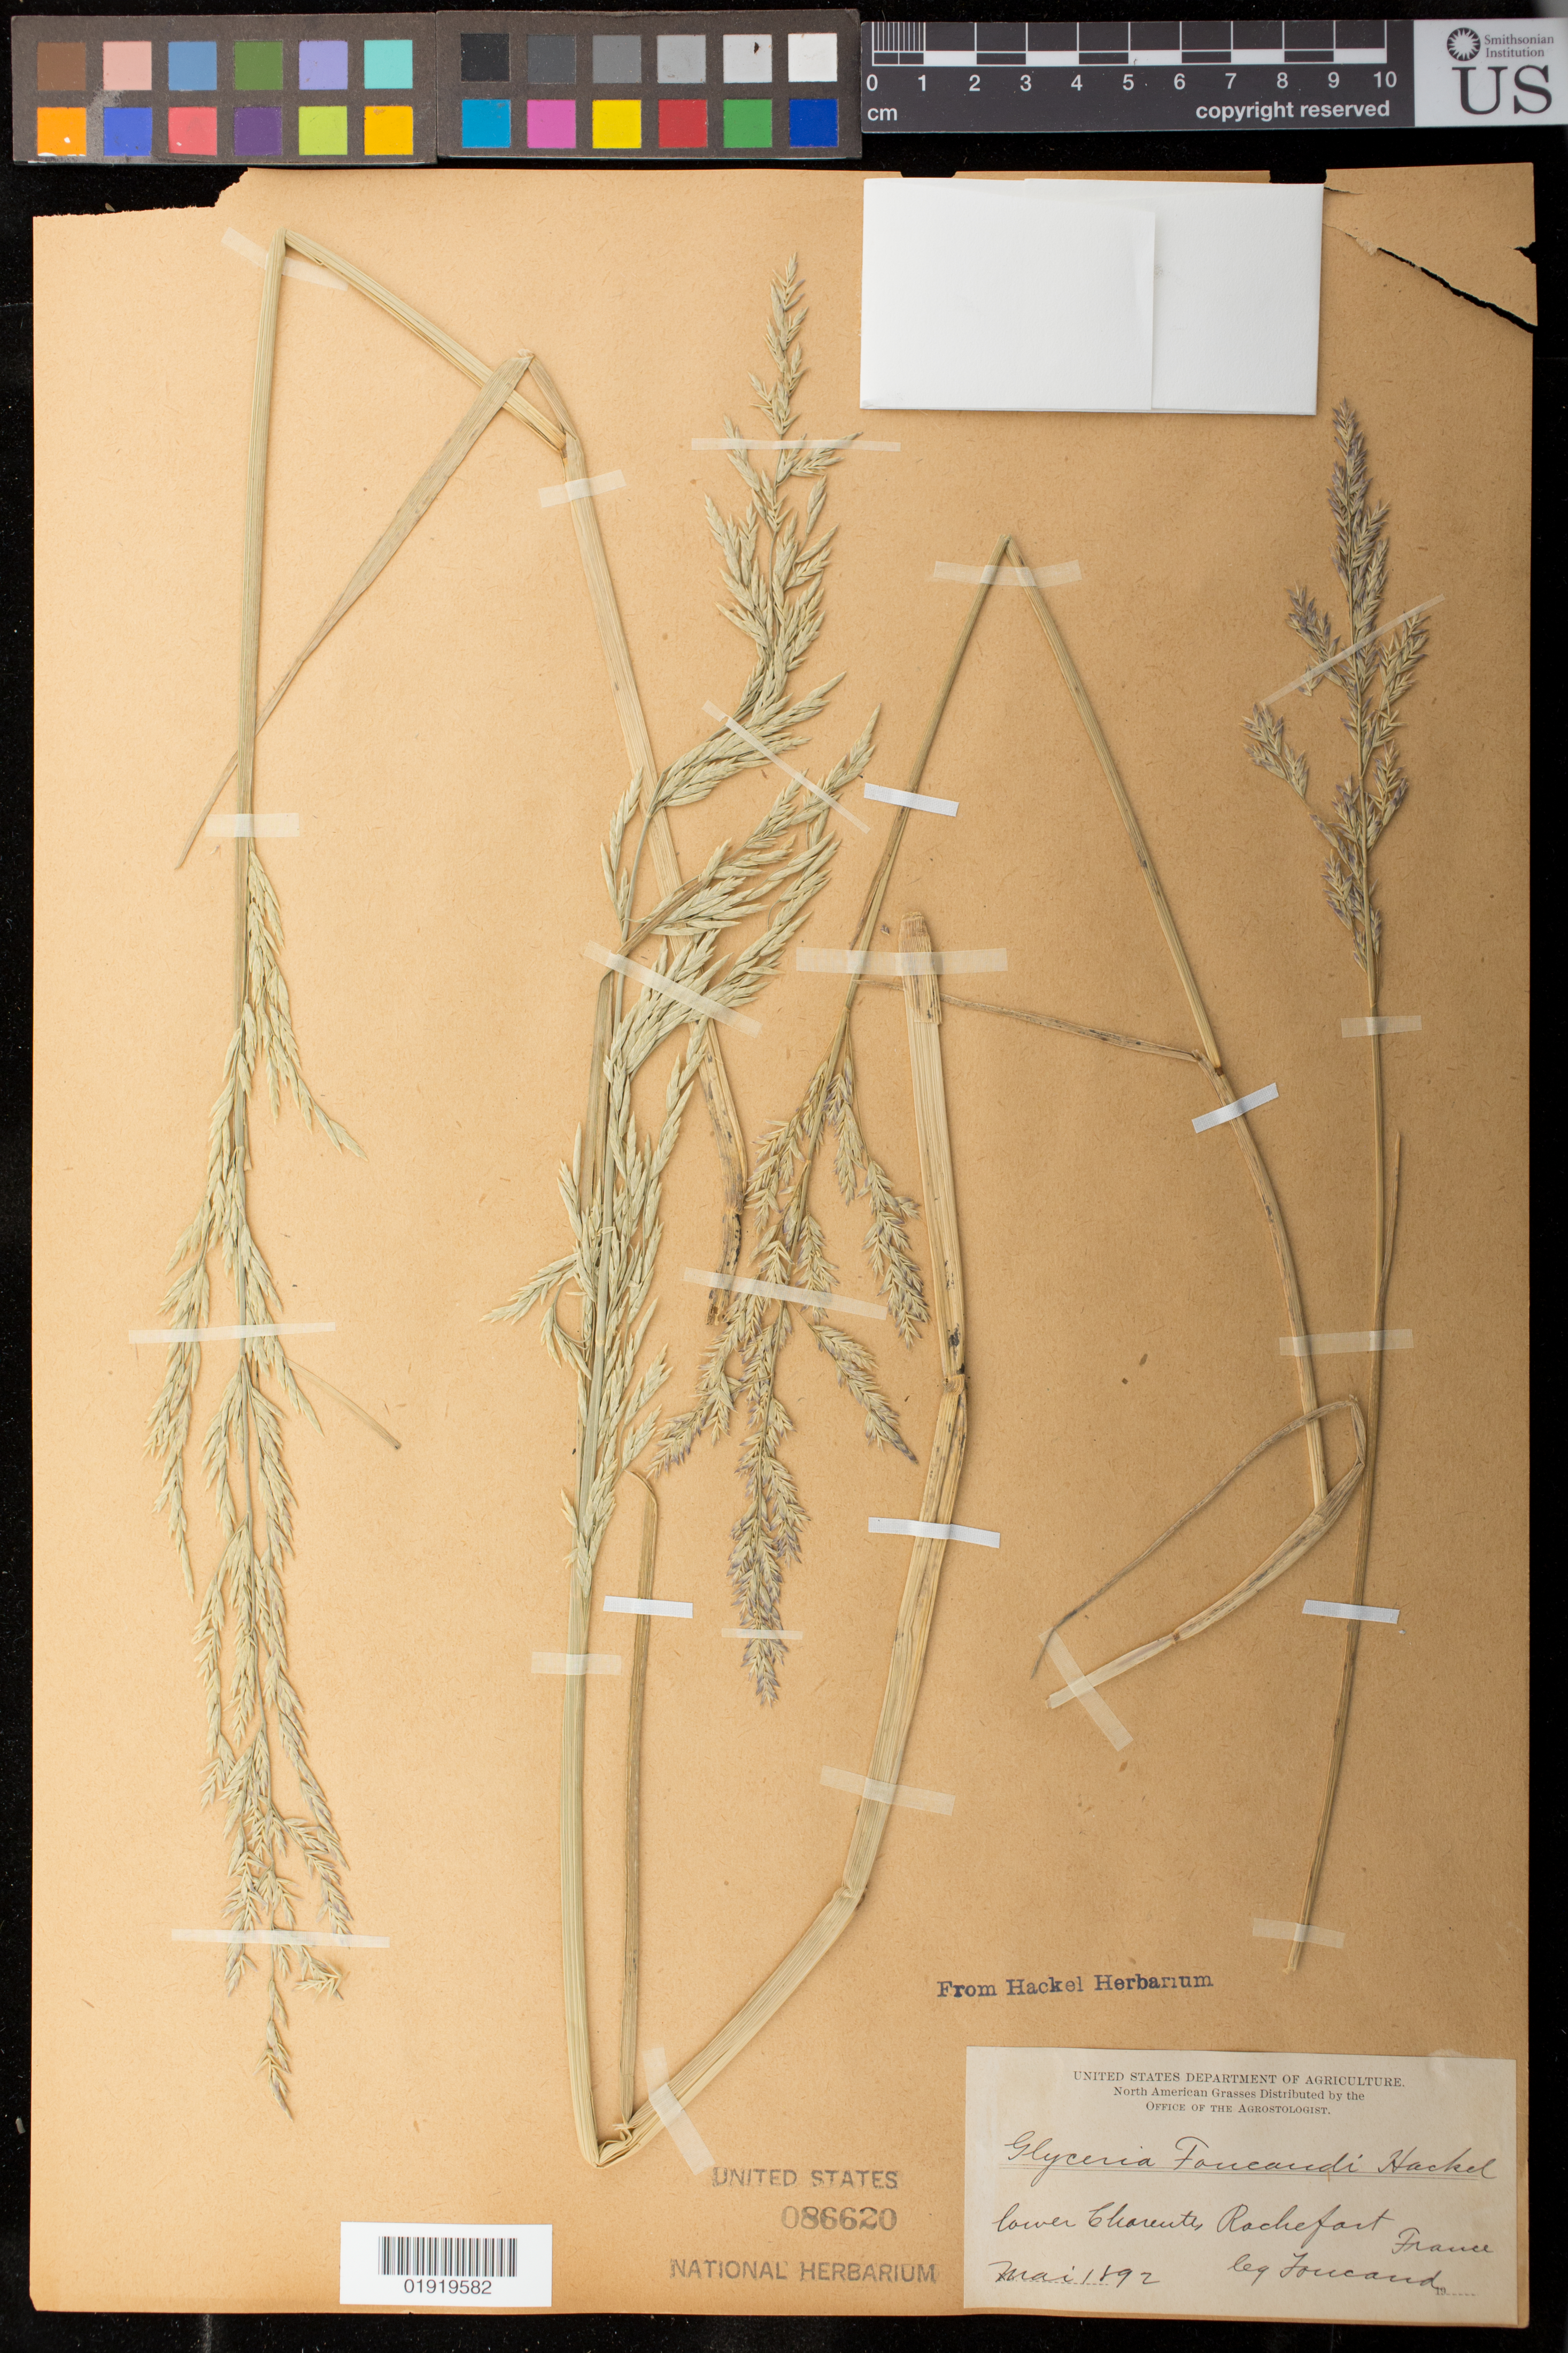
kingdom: Plantae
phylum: Tracheophyta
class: Liliopsida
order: Poales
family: Poaceae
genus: Atropis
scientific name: Atropis foucaudii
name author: Hack.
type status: Possible Type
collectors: J. Foucaud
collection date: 1892-05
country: France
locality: Lower Charente, Rochefort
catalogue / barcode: US 86620